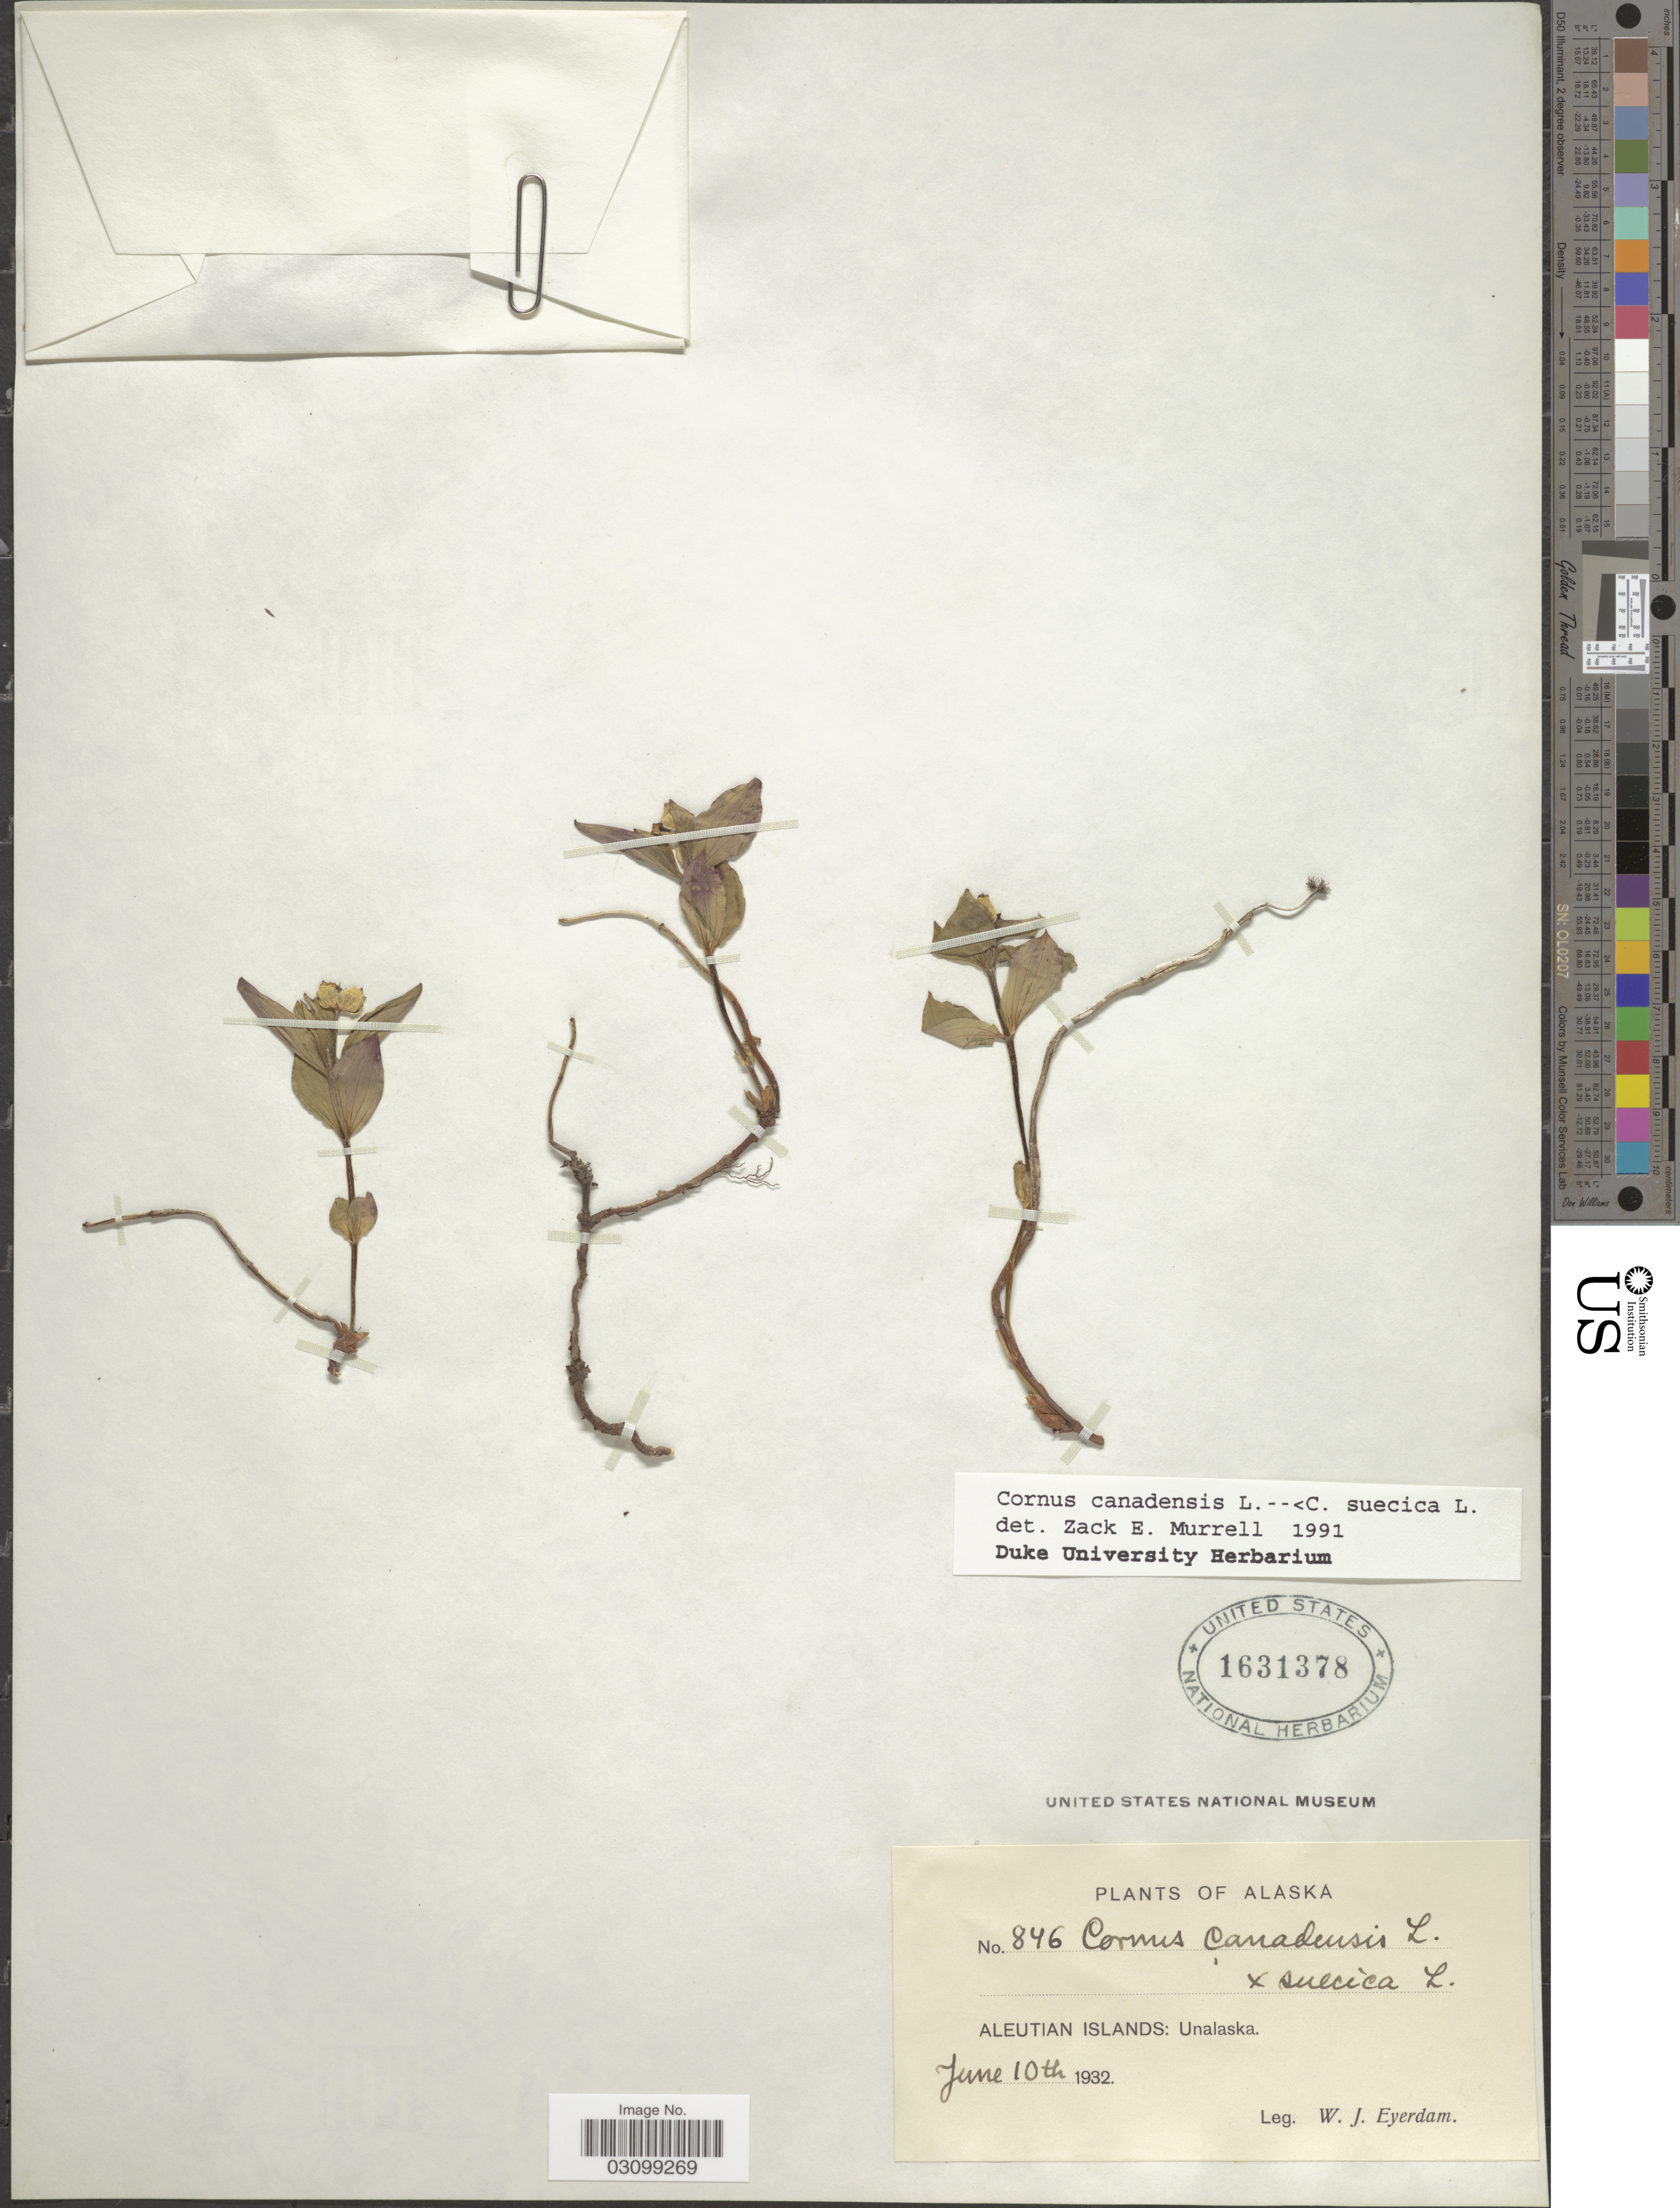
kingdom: Plantae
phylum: Tracheophyta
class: Magnoliopsida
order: Cornales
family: Cornaceae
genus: Cornus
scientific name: Cornus sp.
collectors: W. J. Eyerdam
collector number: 846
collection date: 1932-06-10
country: United States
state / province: Alaska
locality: Aleutian Islands: Unalaska.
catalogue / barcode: US 1631378